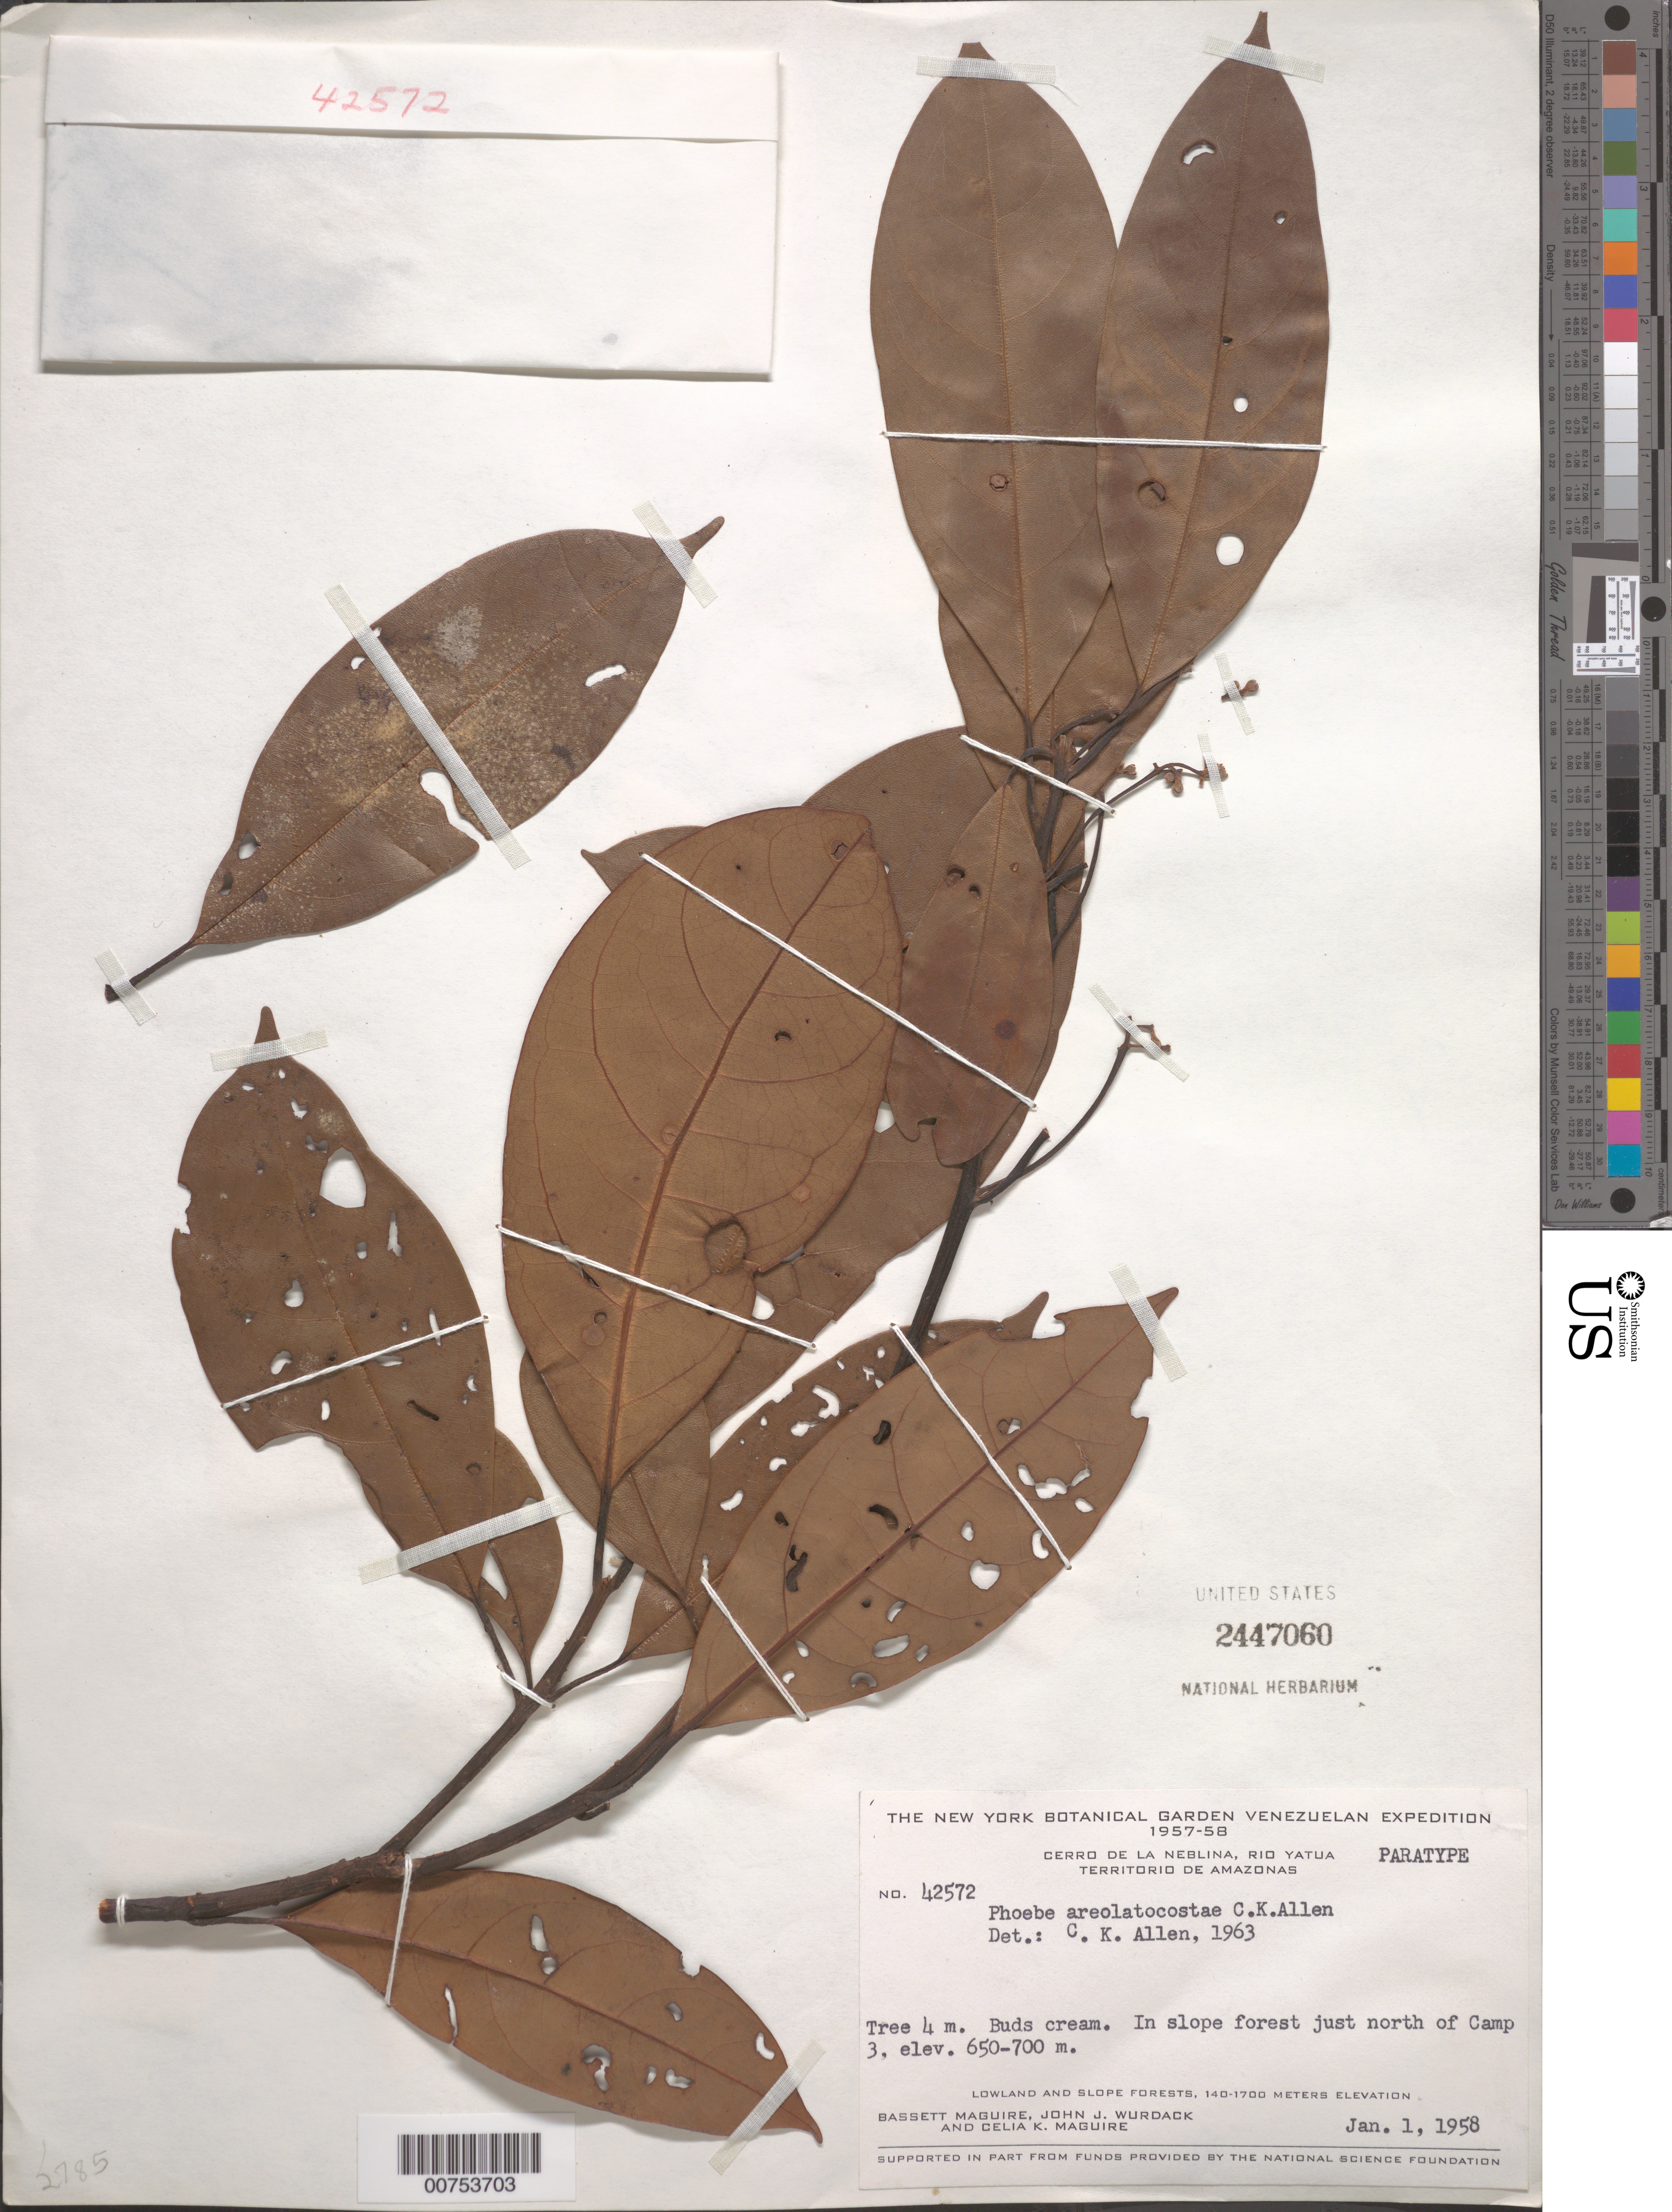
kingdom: Plantae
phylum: Tracheophyta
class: Magnoliopsida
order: Laurales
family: Lauraceae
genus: Phoebe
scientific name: Phoebe areolatocostae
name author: C.K. Allen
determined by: Allen, C. K.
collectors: B. Maguire, J. J. Wurdack & C. K. Maguire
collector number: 42572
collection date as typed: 1-Jan-58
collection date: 1958-01-01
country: Venezuela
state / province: Amazonas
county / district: Río Negro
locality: Cerro de la Neblina, Cañon Grande, S of Camp 3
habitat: Slope forest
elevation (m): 650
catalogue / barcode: US 2447060